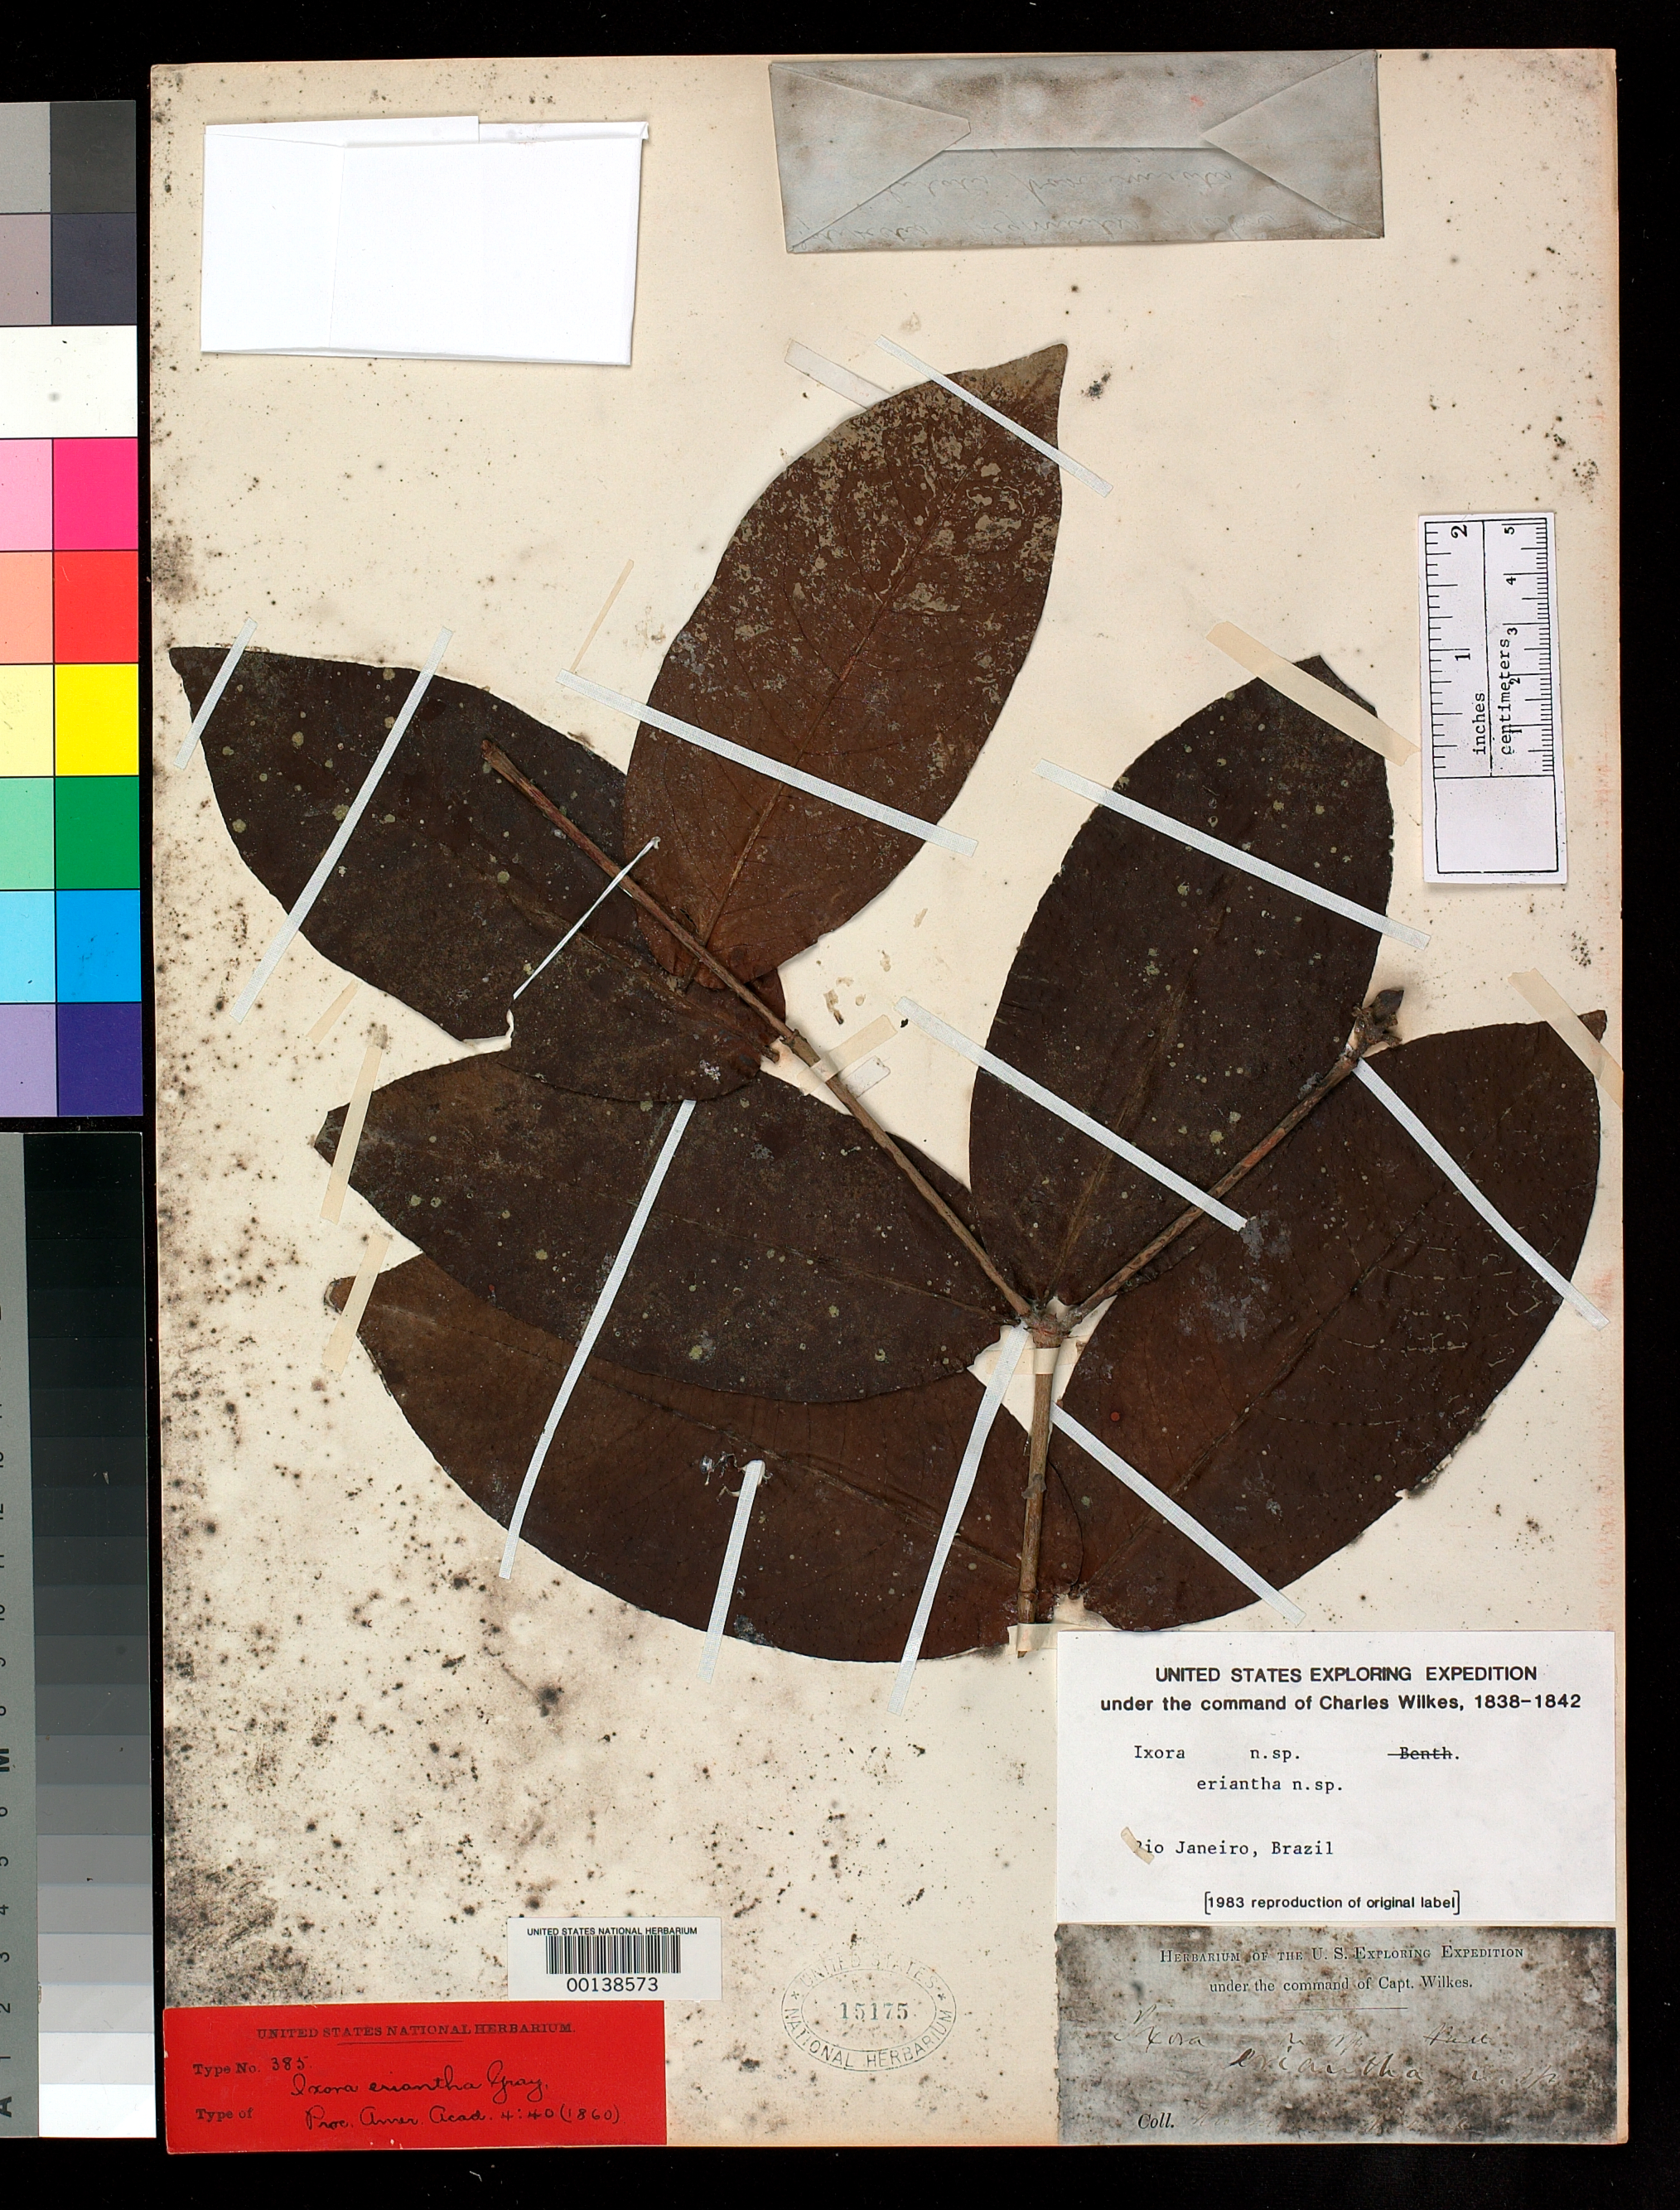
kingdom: Plantae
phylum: Tracheophyta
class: Magnoliopsida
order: Gentianales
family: Rubiaceae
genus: Ixora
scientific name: Ixora eriantha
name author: A. Gray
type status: Holotype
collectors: Wilkes Explor. Exped.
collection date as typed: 1838 to -- --- 1842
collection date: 1838/1842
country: Brazil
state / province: Rio de Janeiro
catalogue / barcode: US 15175